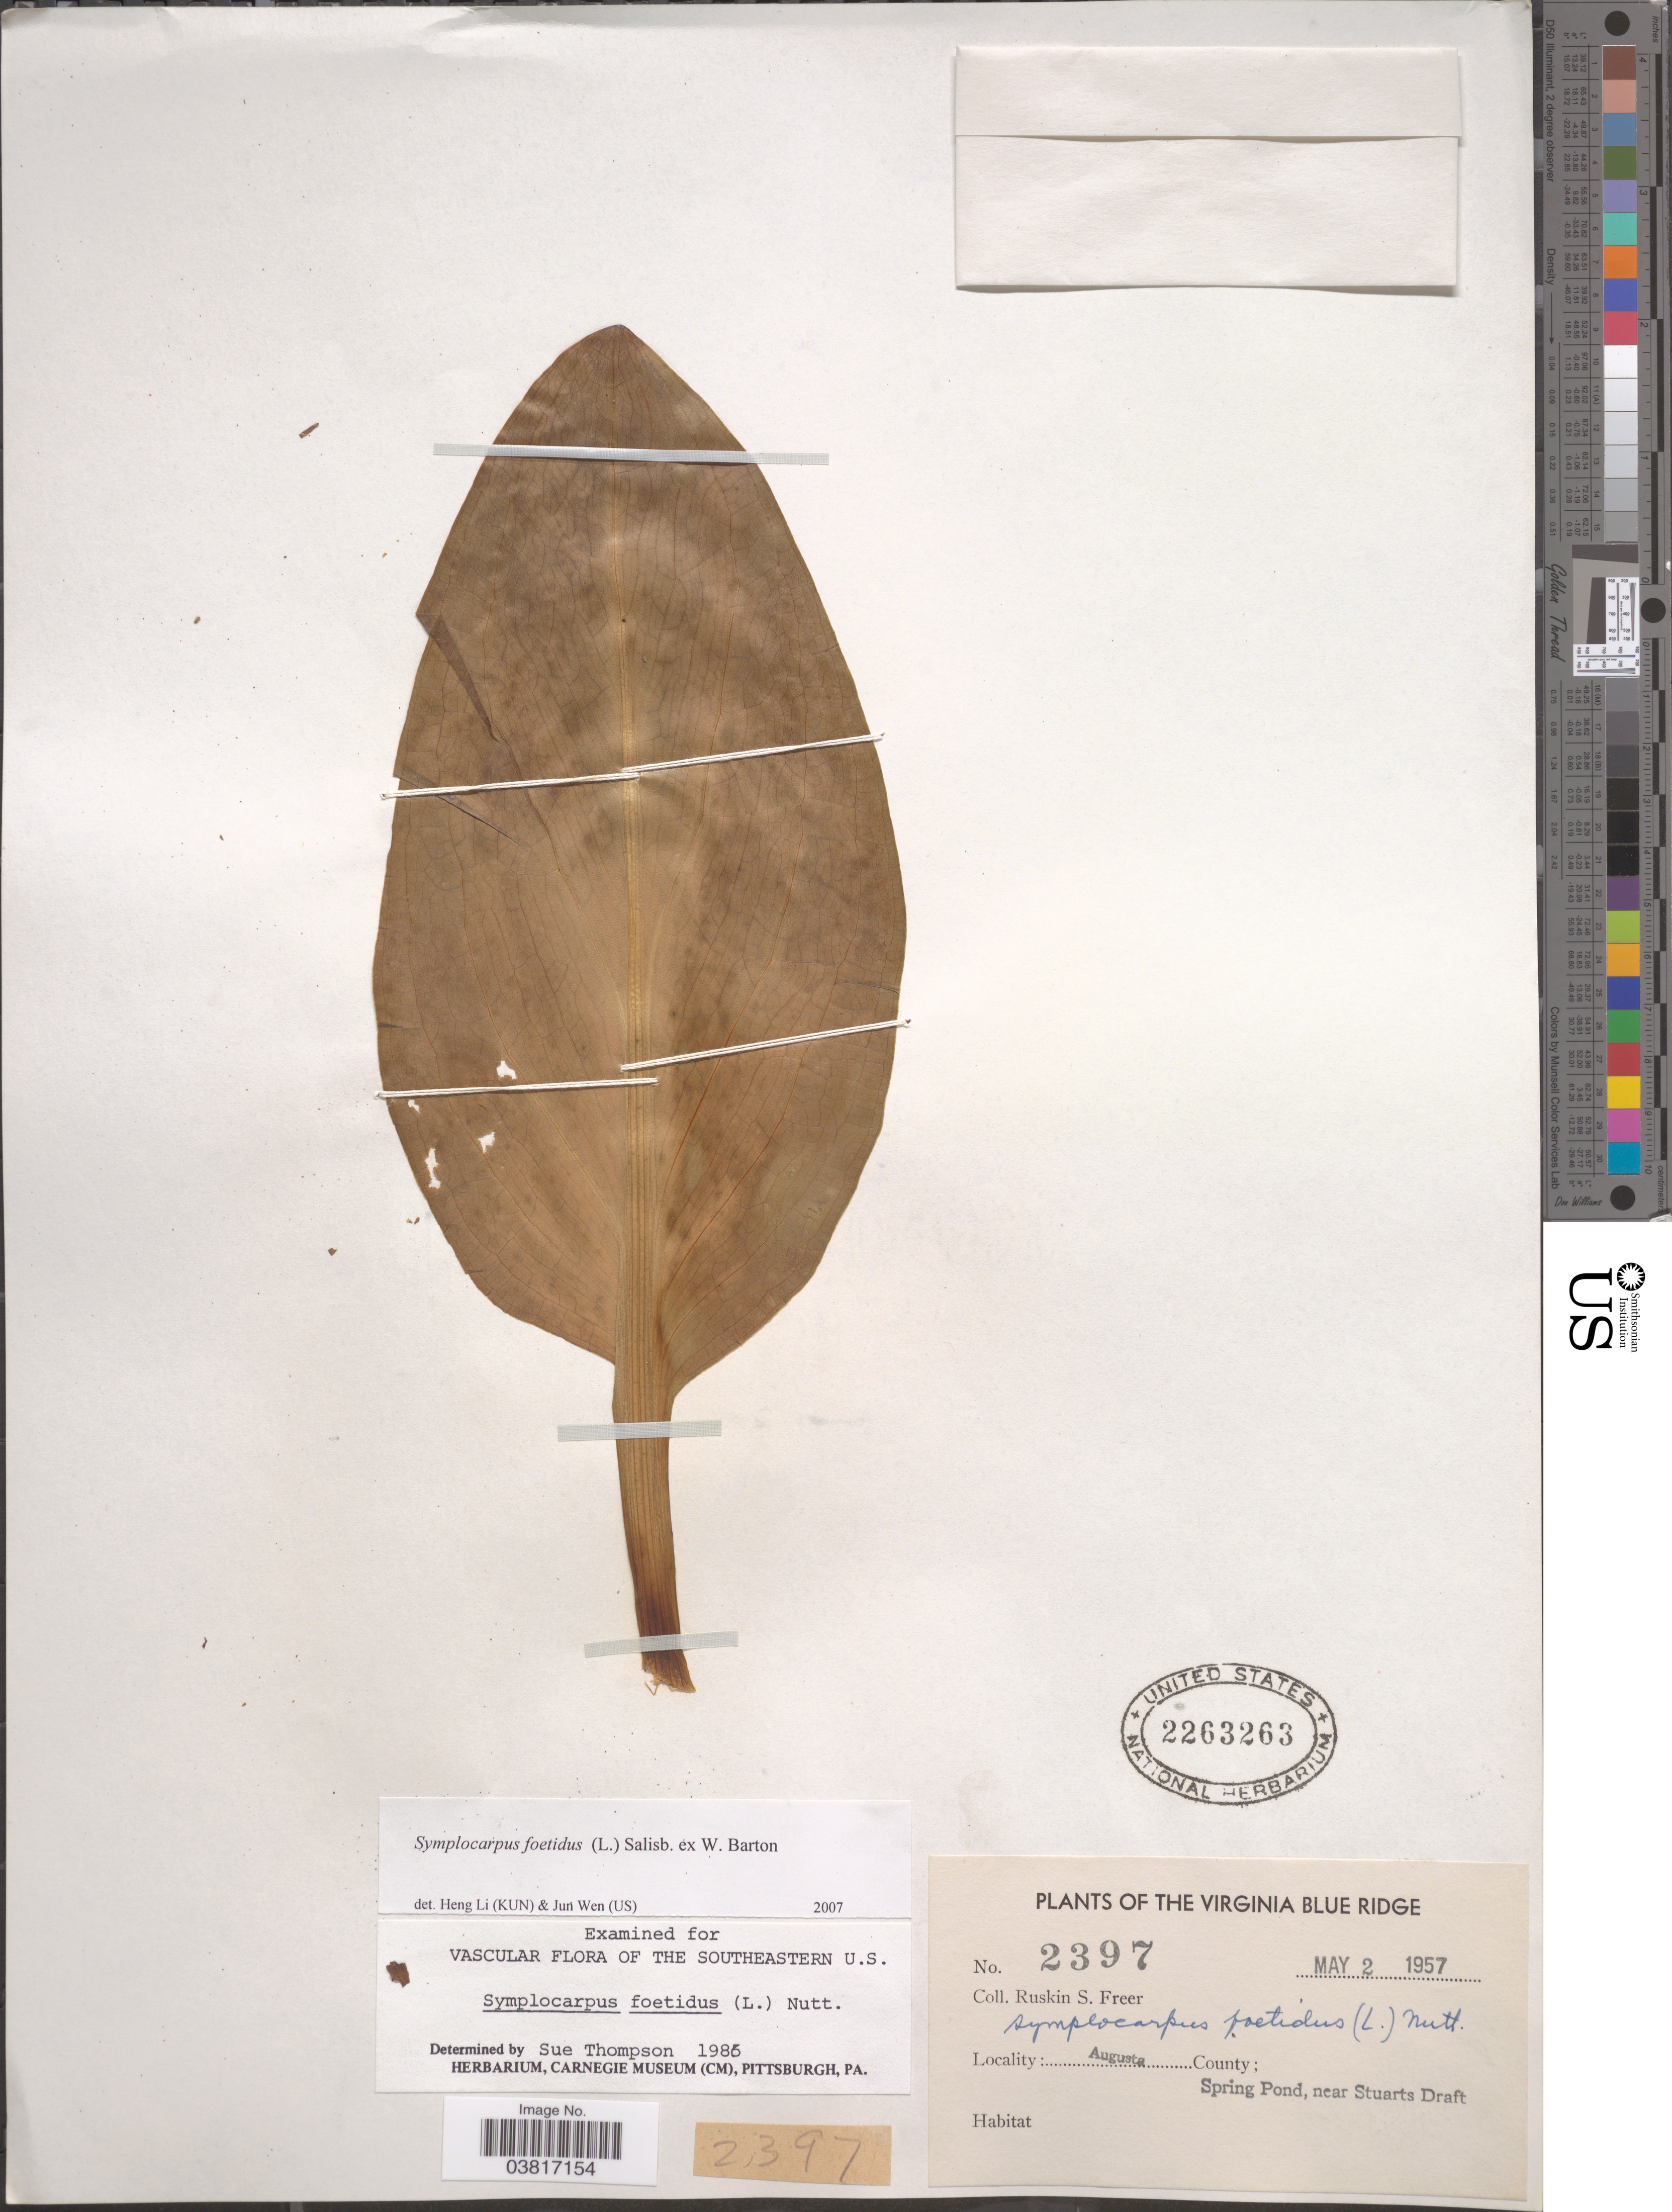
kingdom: Plantae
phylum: Tracheophyta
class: Liliopsida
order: Alismatales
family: Araceae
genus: Symplocarpus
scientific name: Symplocarpus foetidus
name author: (L.) W. Salisb. ex W.P.C. Barton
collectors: R. Freer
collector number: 2397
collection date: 1957-05-02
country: United States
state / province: Virginia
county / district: Augusta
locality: Virginia Blue Ridge. Augusta County. Spring Pond, near Stuarts Draft.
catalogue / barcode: US 2263263